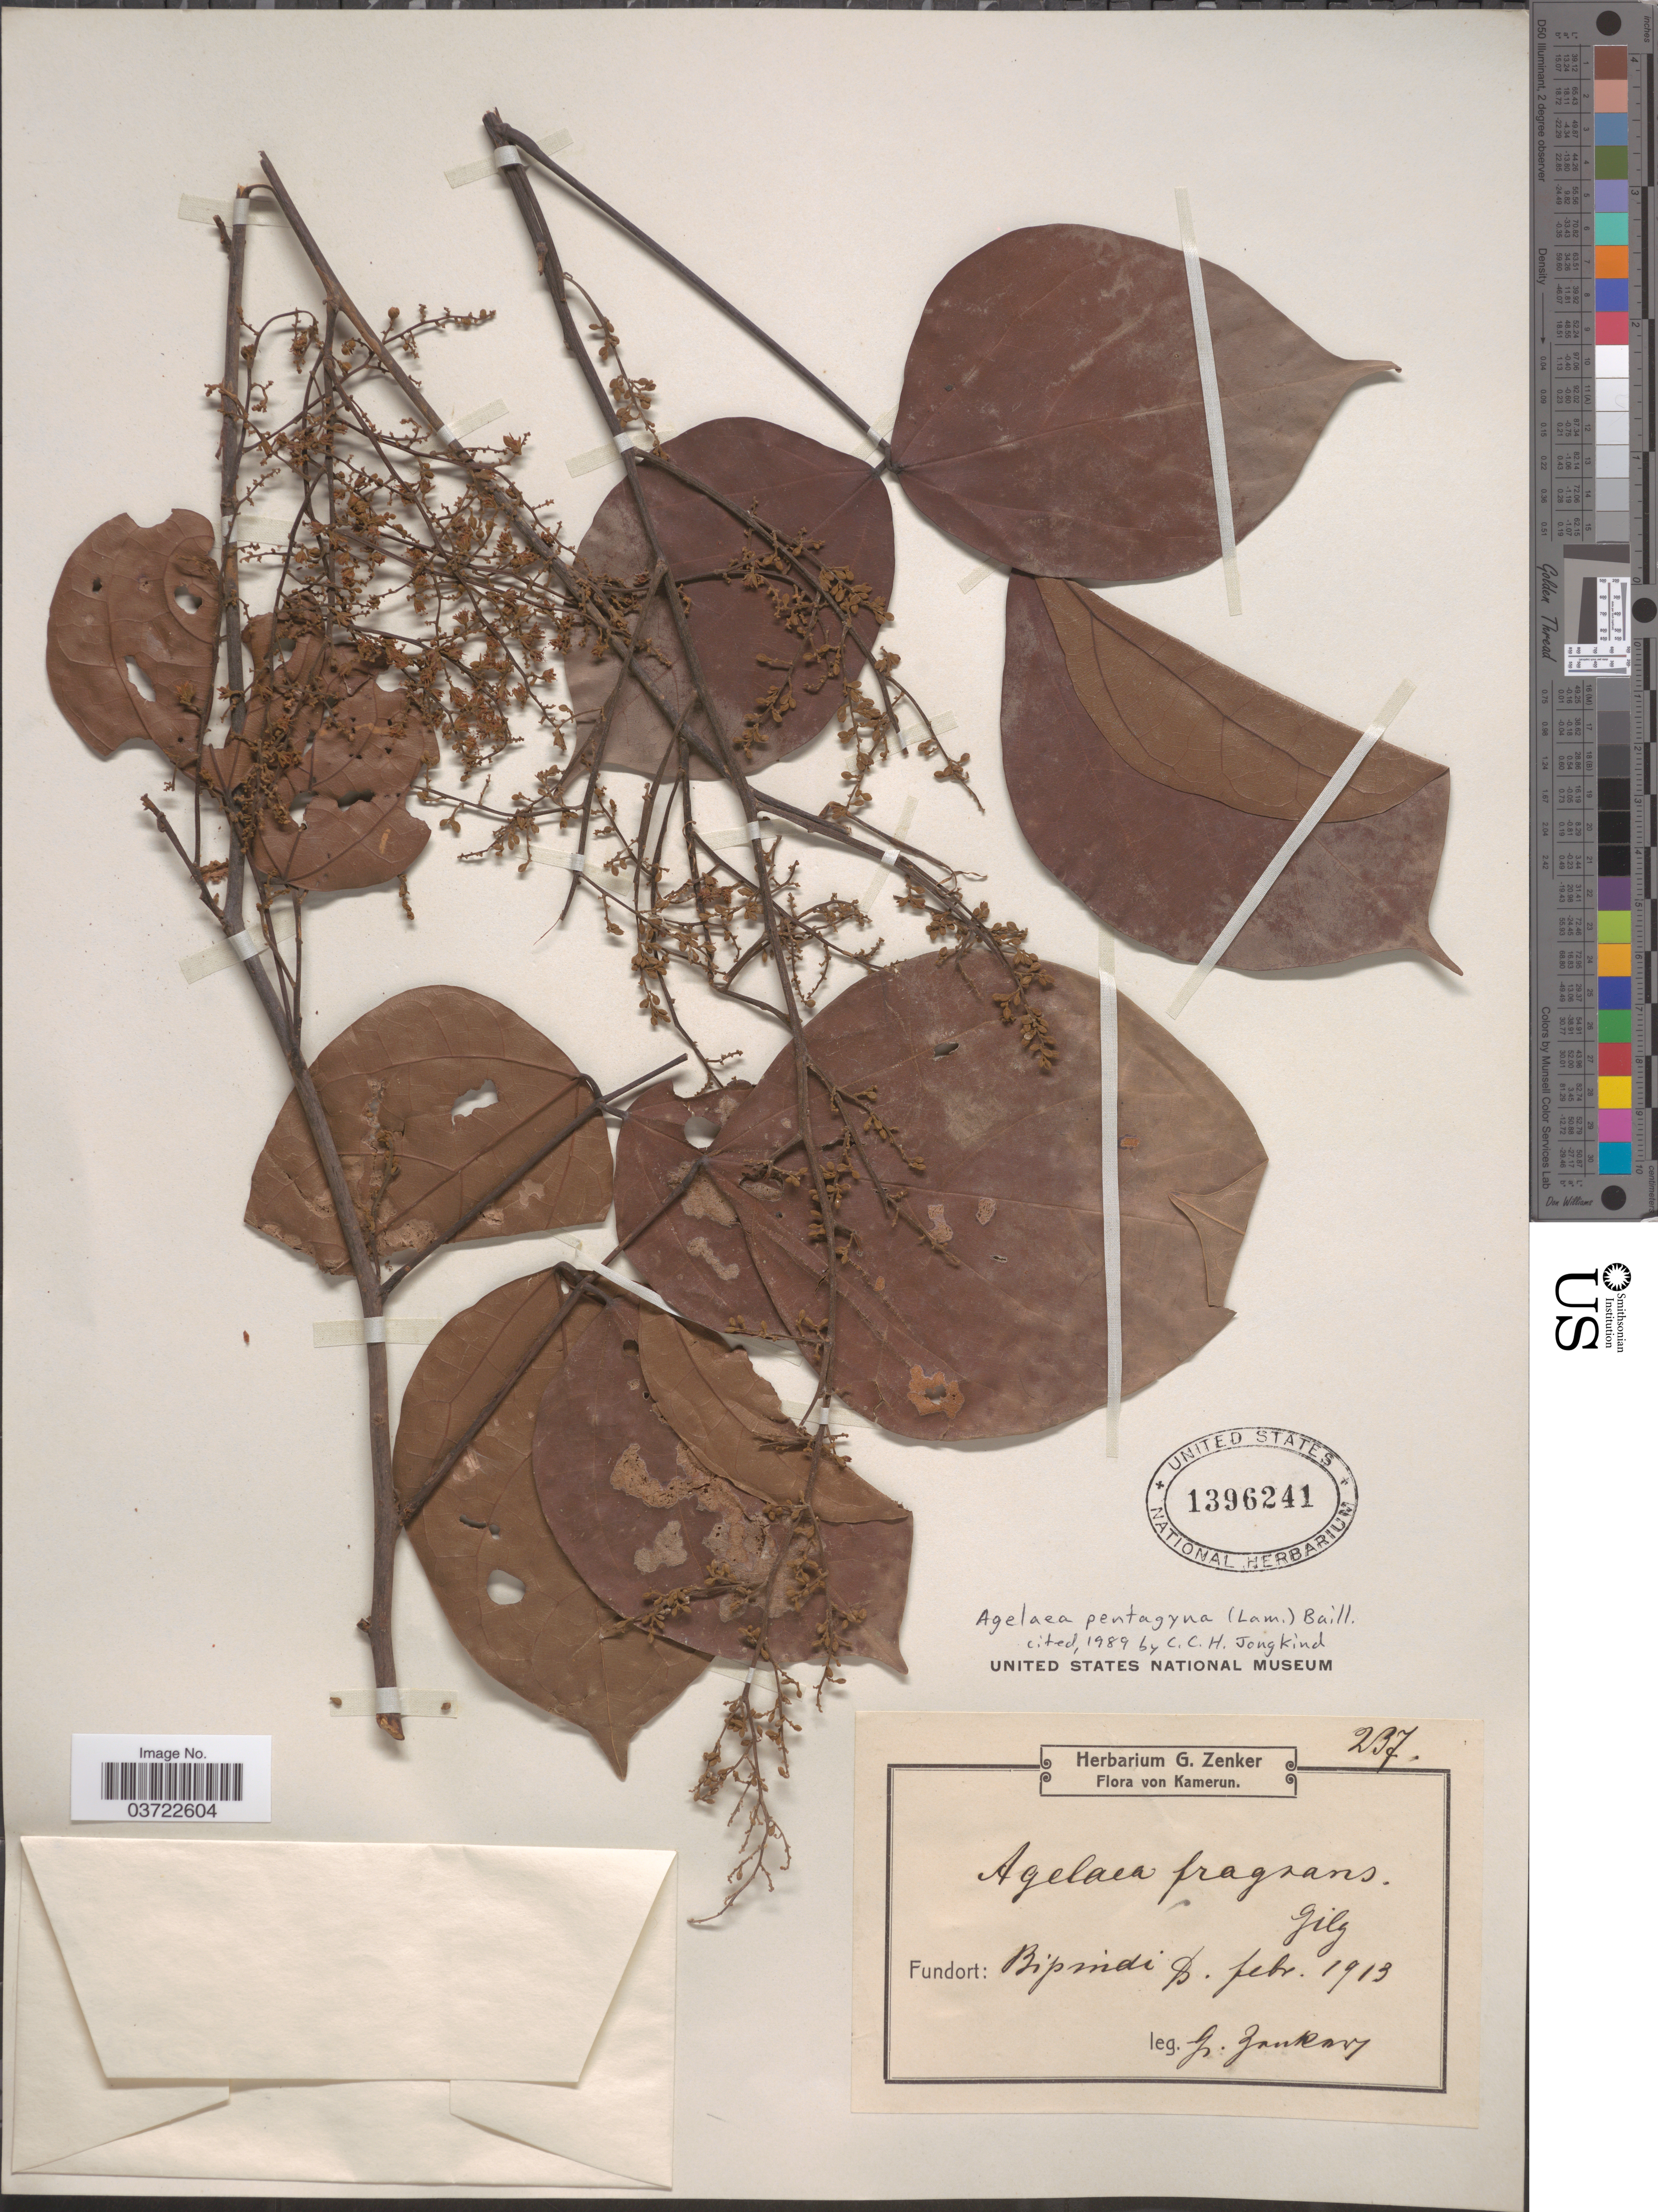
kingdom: Plantae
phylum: Tracheophyta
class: Magnoliopsida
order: Oxalidales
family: Connaraceae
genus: Agelaea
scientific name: Agelaea pentagyna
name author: (Lam.) Baill.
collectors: G. A. Zenker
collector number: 237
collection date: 1913-02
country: Cameroon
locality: Fundort: Bipindi.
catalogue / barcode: US 1396241